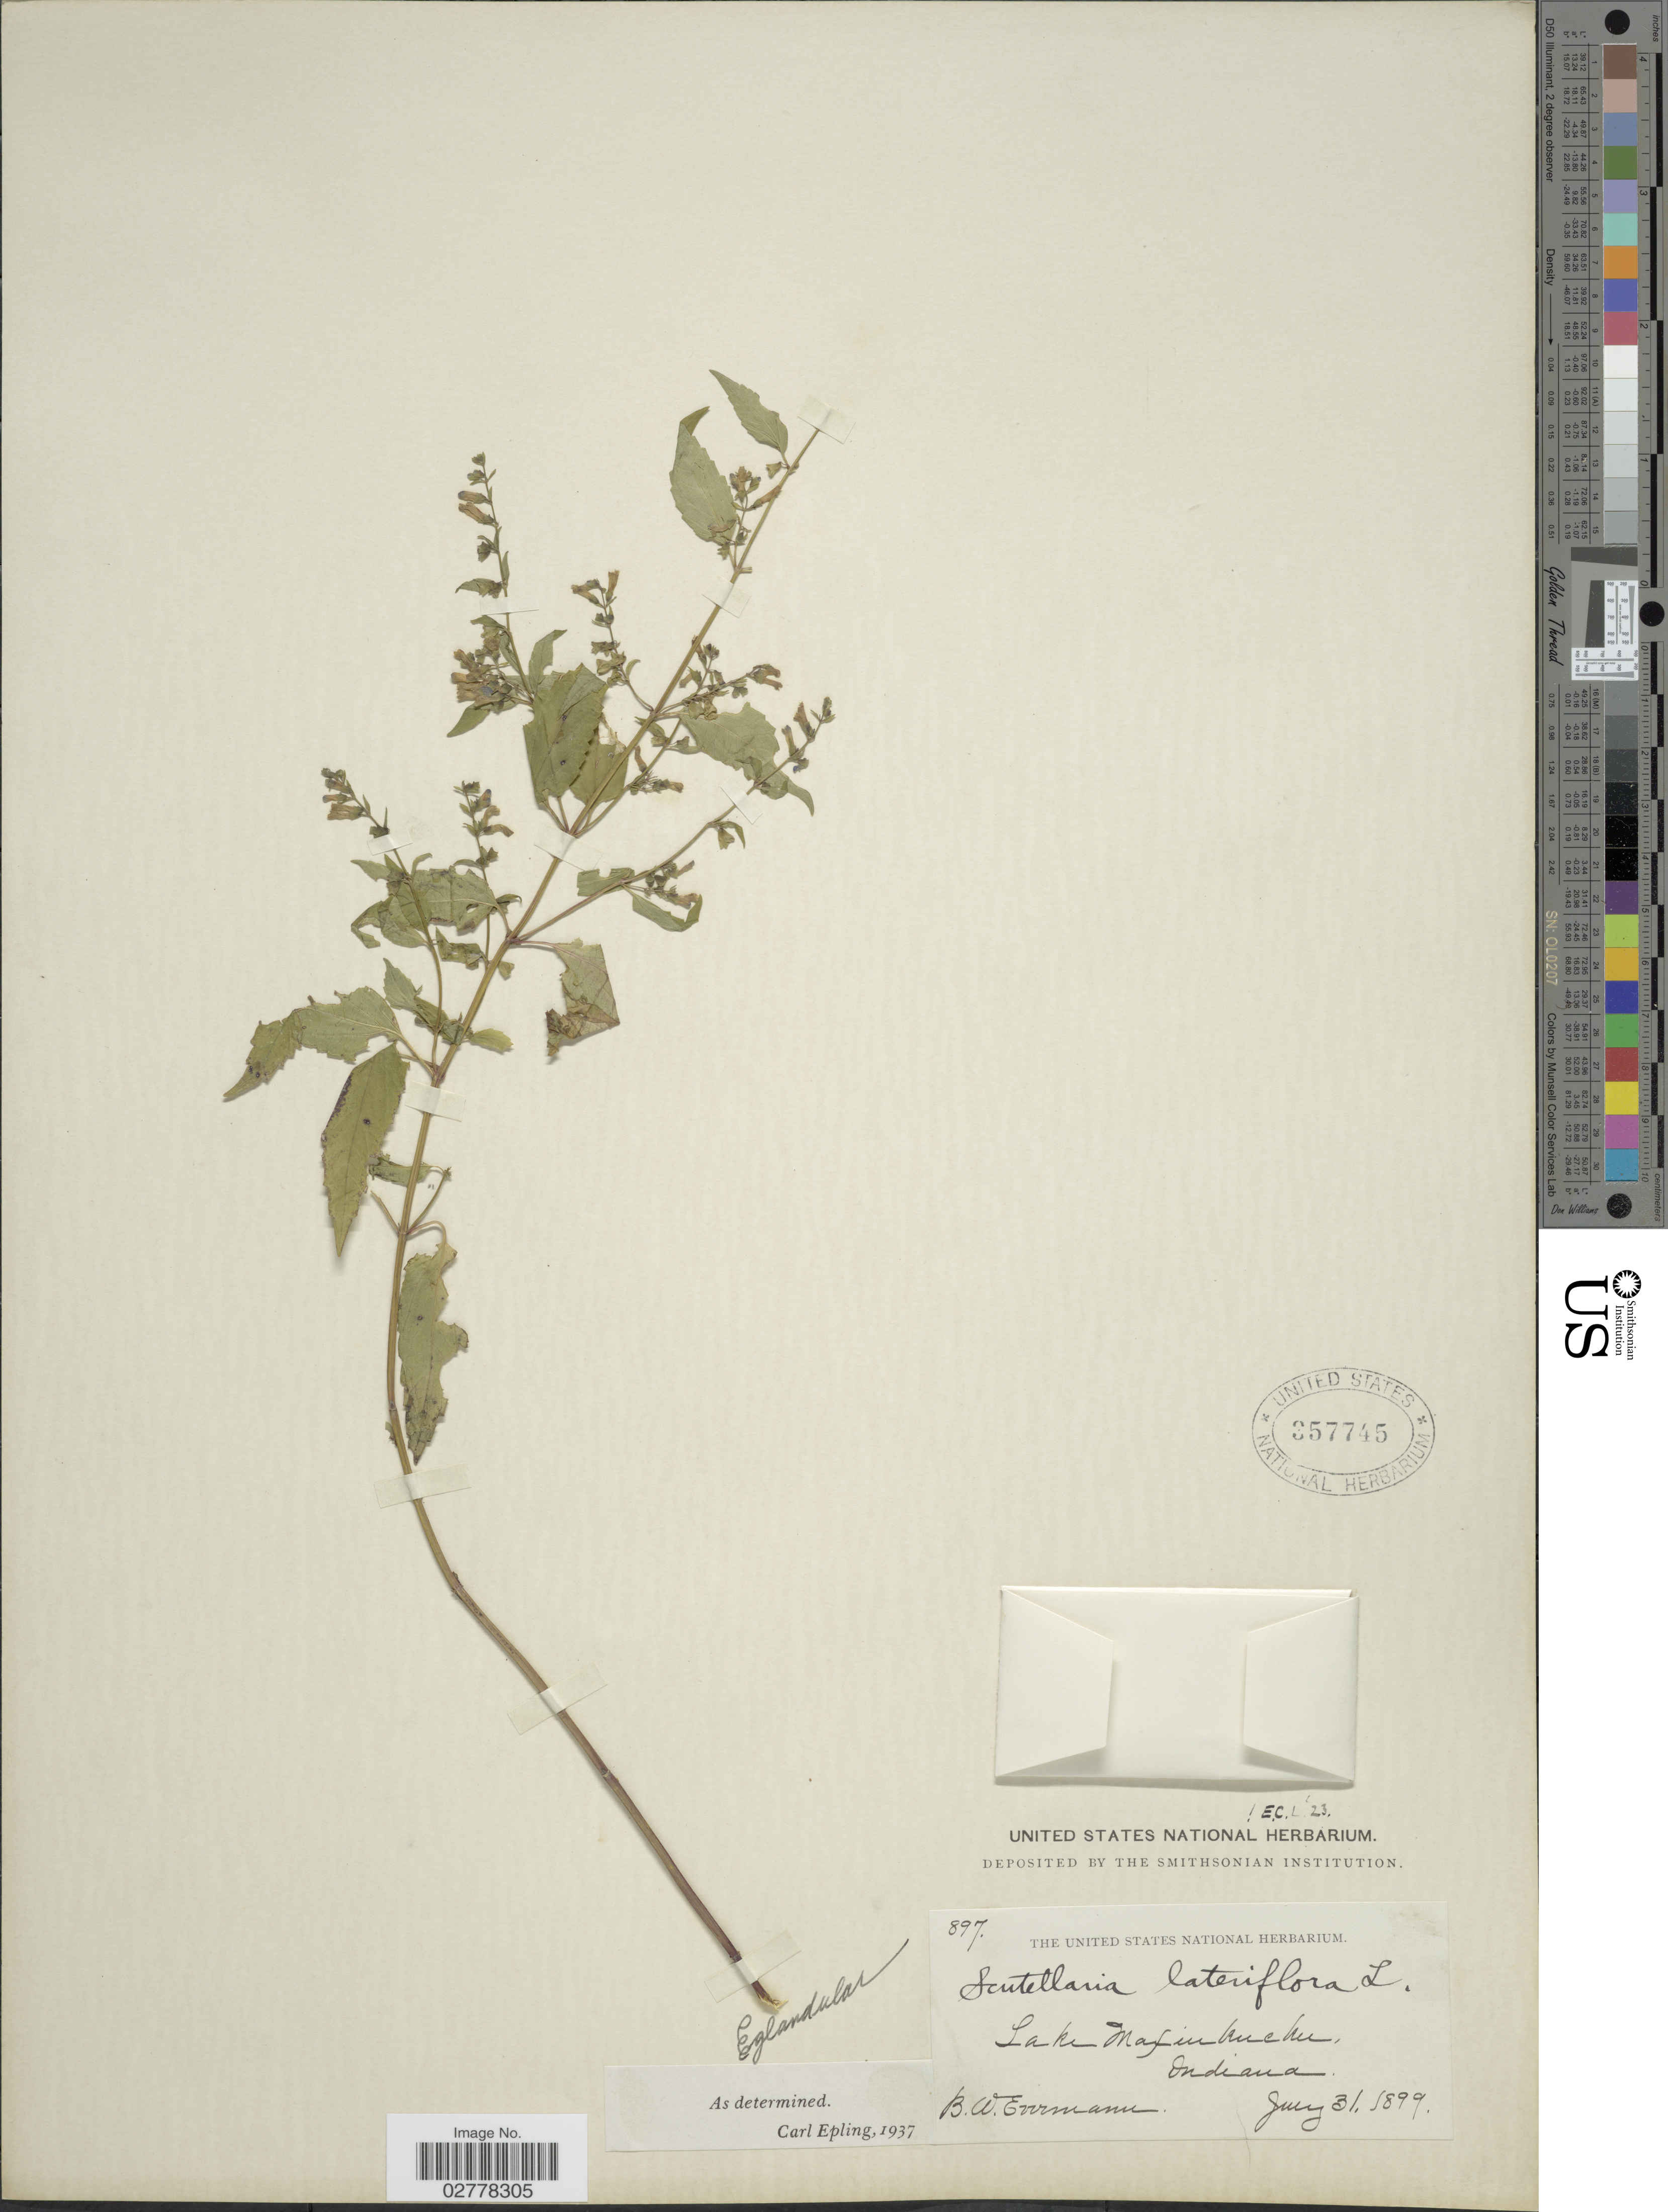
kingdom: Plantae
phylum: Tracheophyta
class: Magnoliopsida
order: Lamiales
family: Lamiaceae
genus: Scutellaria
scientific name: Scutellaria lateriflora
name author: L.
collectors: B. W. Evermann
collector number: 897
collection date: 1899-07-31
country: United States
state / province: Indiana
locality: Lake Maxinkuckee.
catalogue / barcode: US 357745